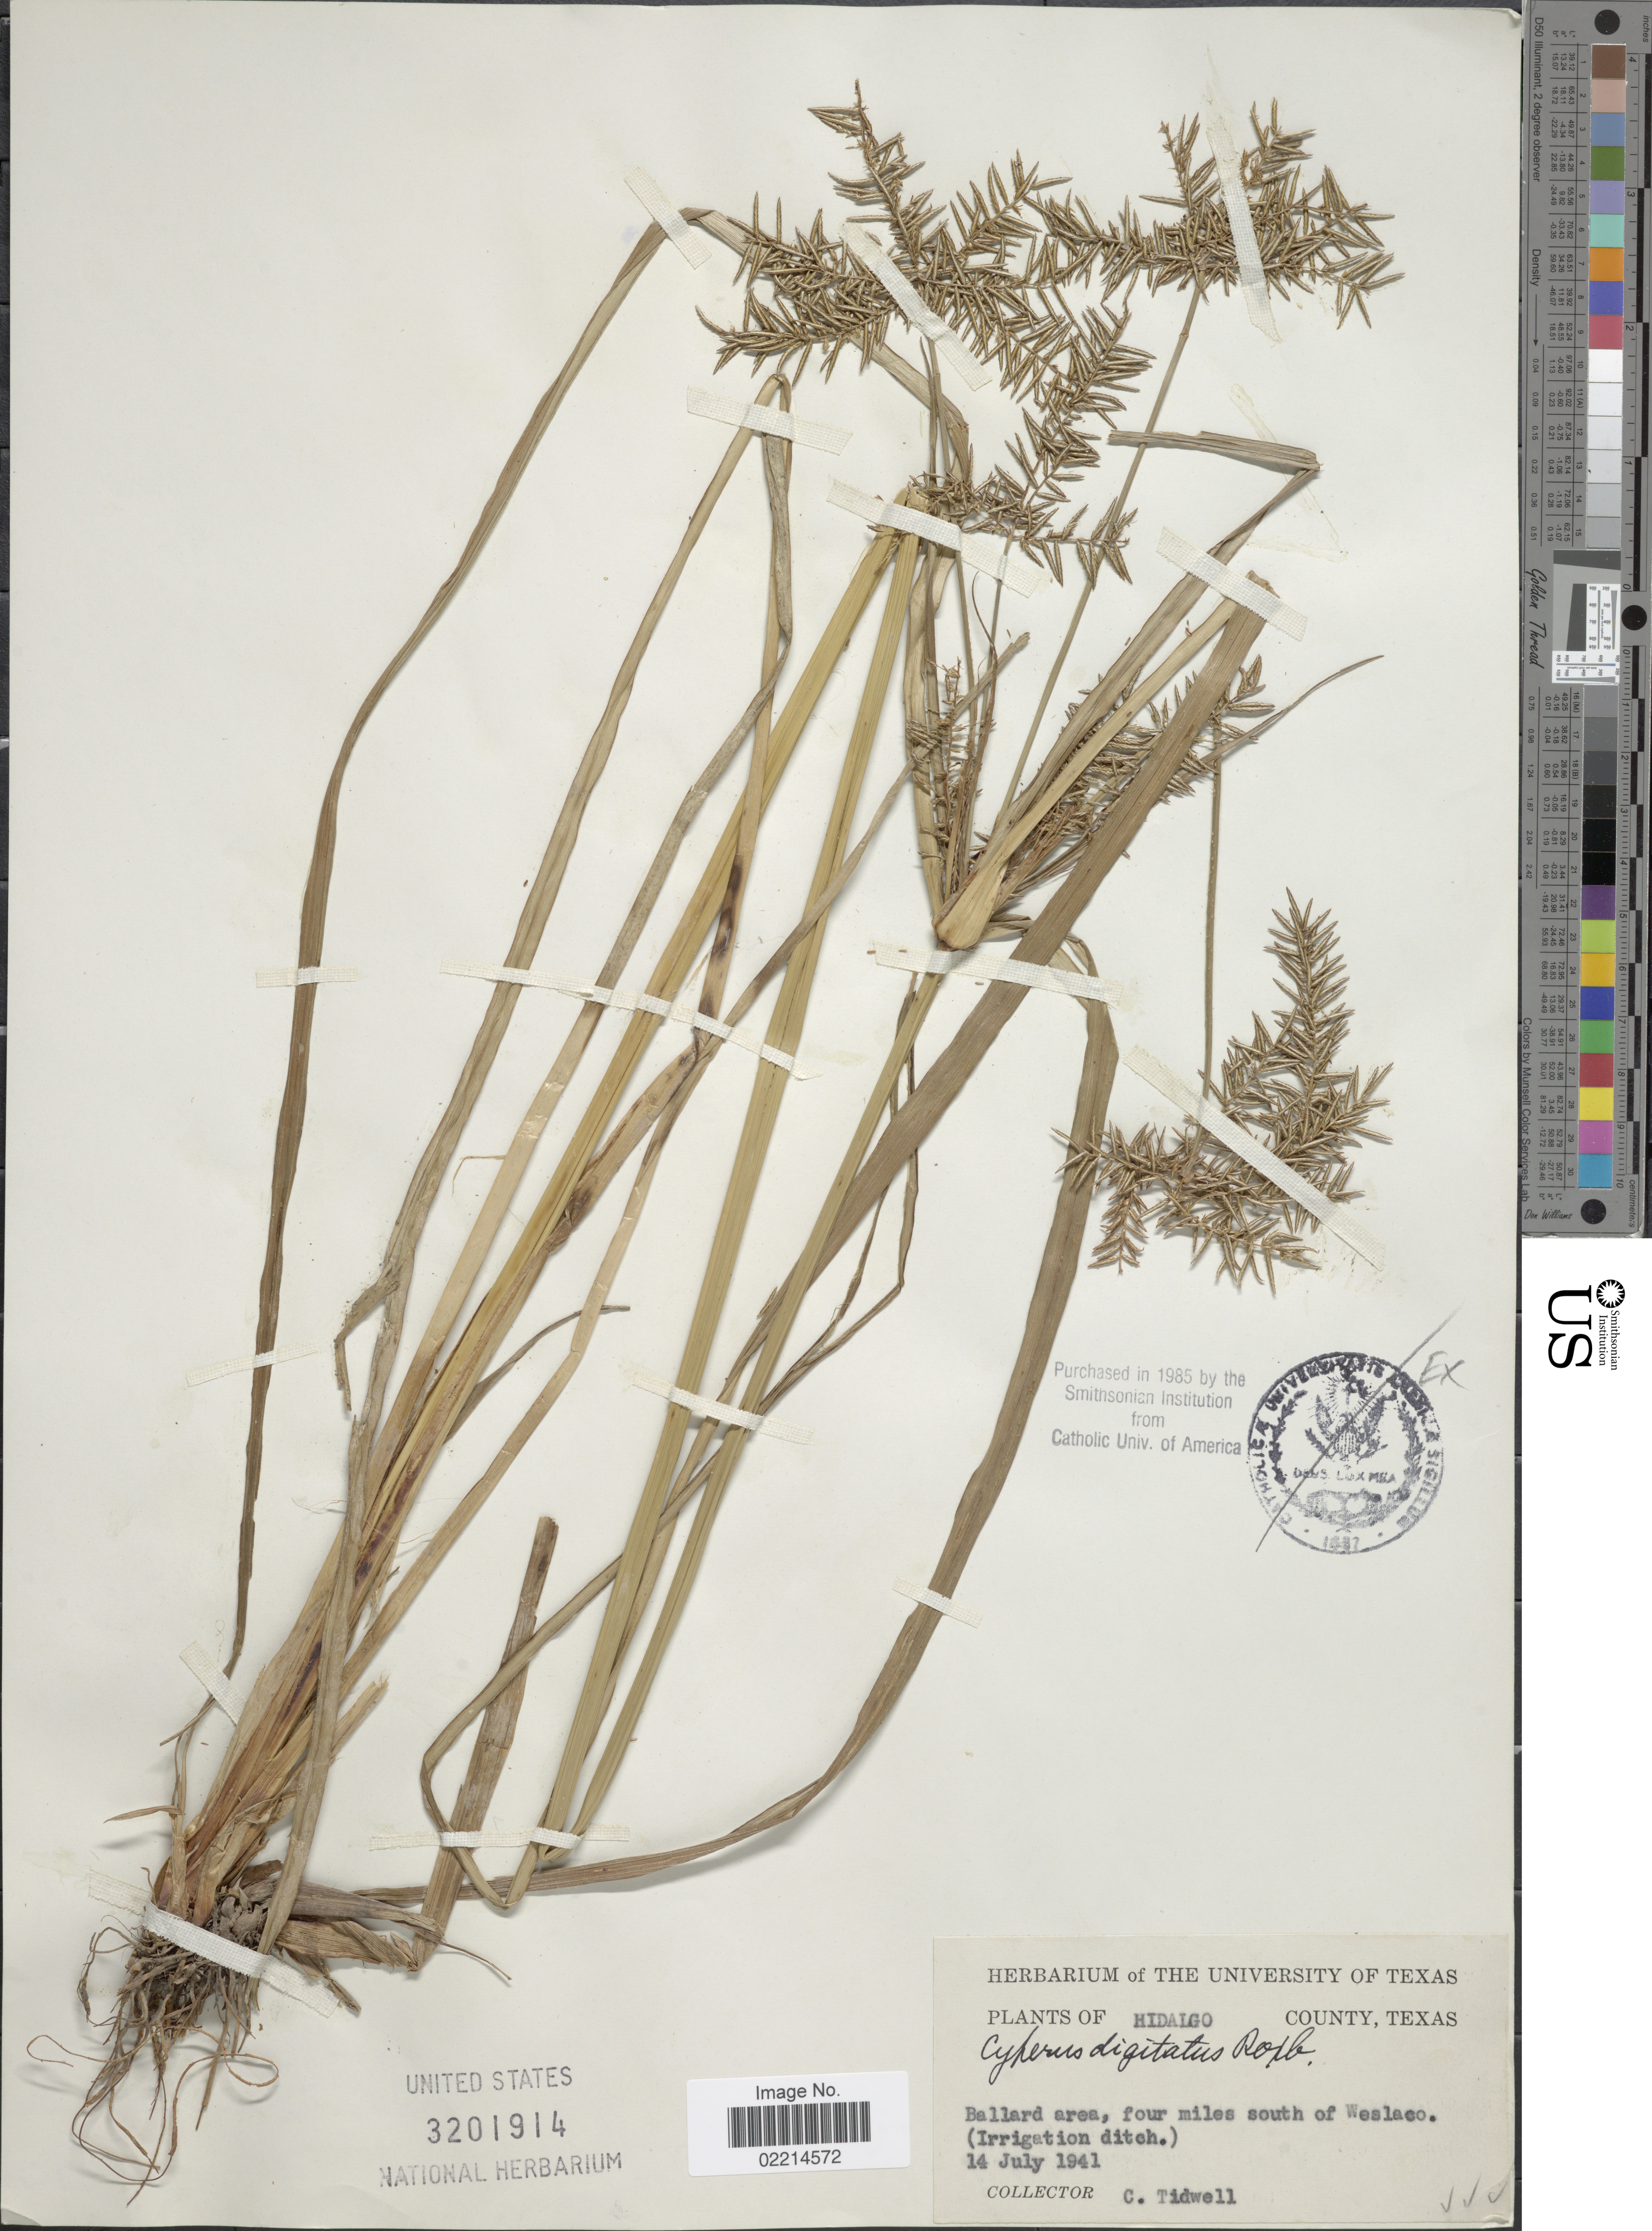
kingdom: Plantae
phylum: Tracheophyta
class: Liliopsida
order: Poales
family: Cyperaceae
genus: Cyperus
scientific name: Cyperus digitatus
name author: Roxb.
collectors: C. Tidwell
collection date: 1941-07-14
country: United States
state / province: Texas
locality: Hidalgo County, Ballard area, four miles south of Weslaco (Irrigation ditch).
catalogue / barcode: US 3201914